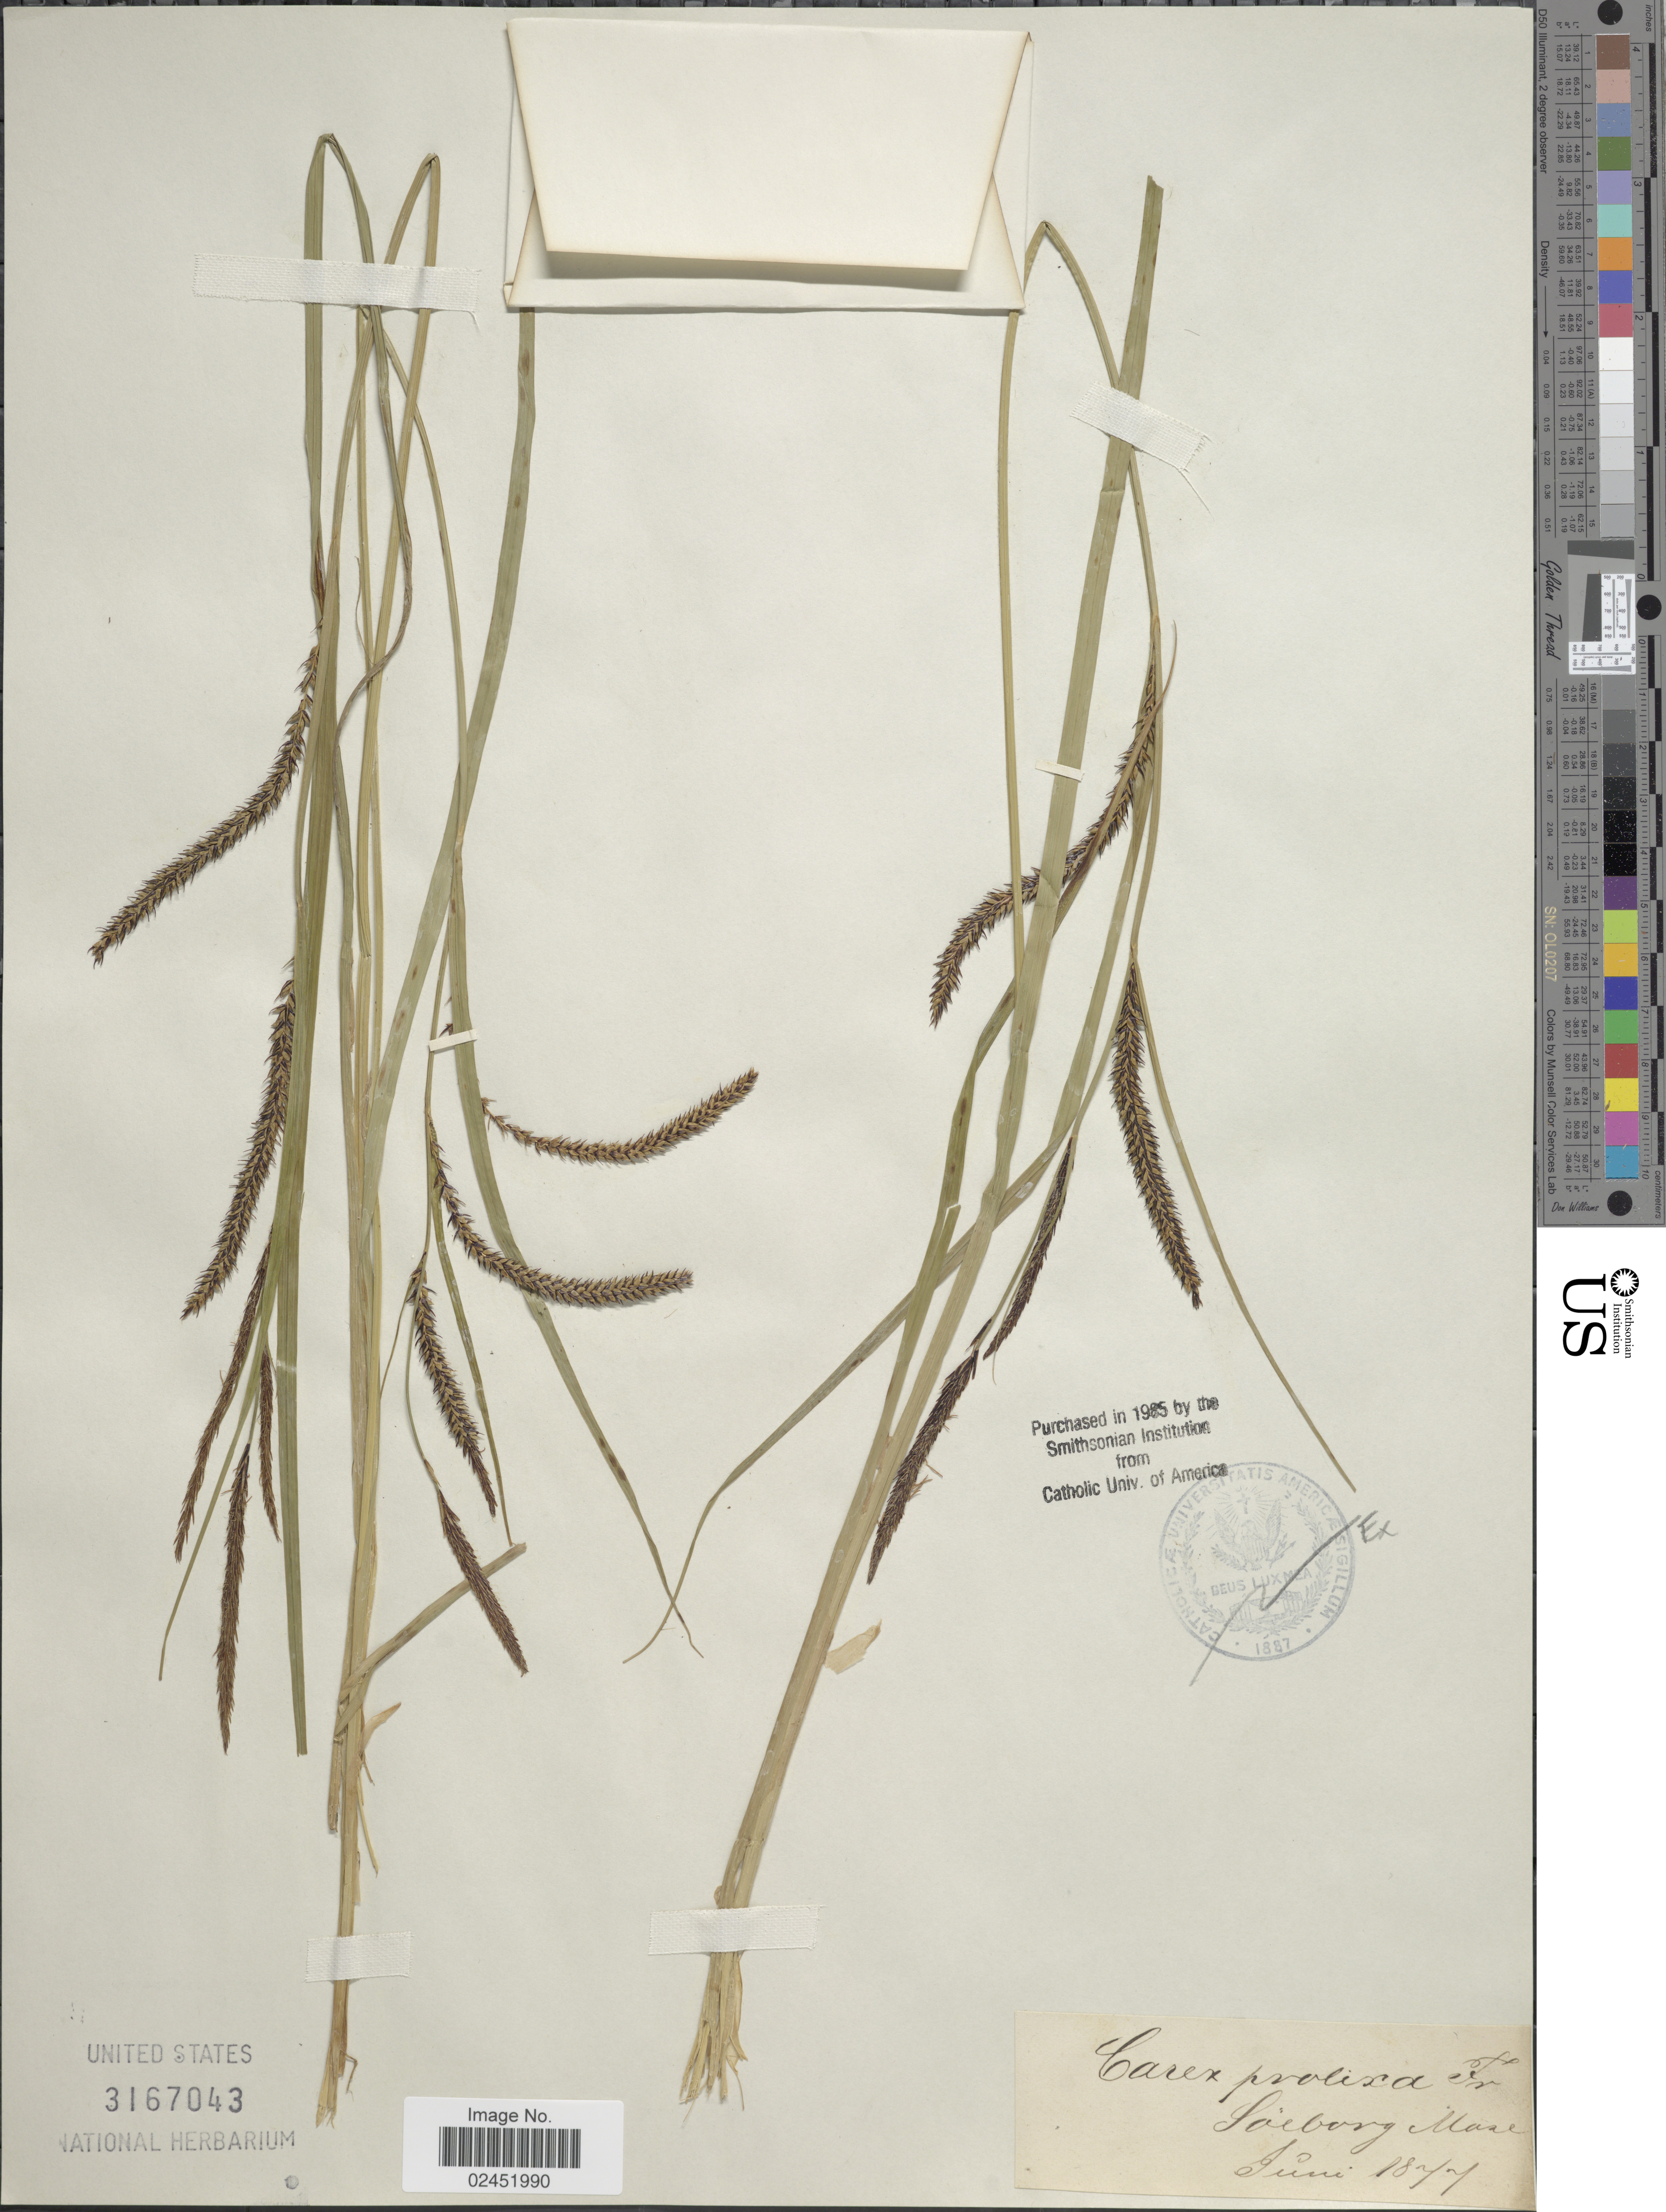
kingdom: Plantae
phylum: Tracheophyta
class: Liliopsida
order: Poales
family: Cyperaceae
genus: Carex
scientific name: Carex x prolixa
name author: Fr.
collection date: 1877-06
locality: Sölberg Mase [interpreted]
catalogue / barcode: US 3167043